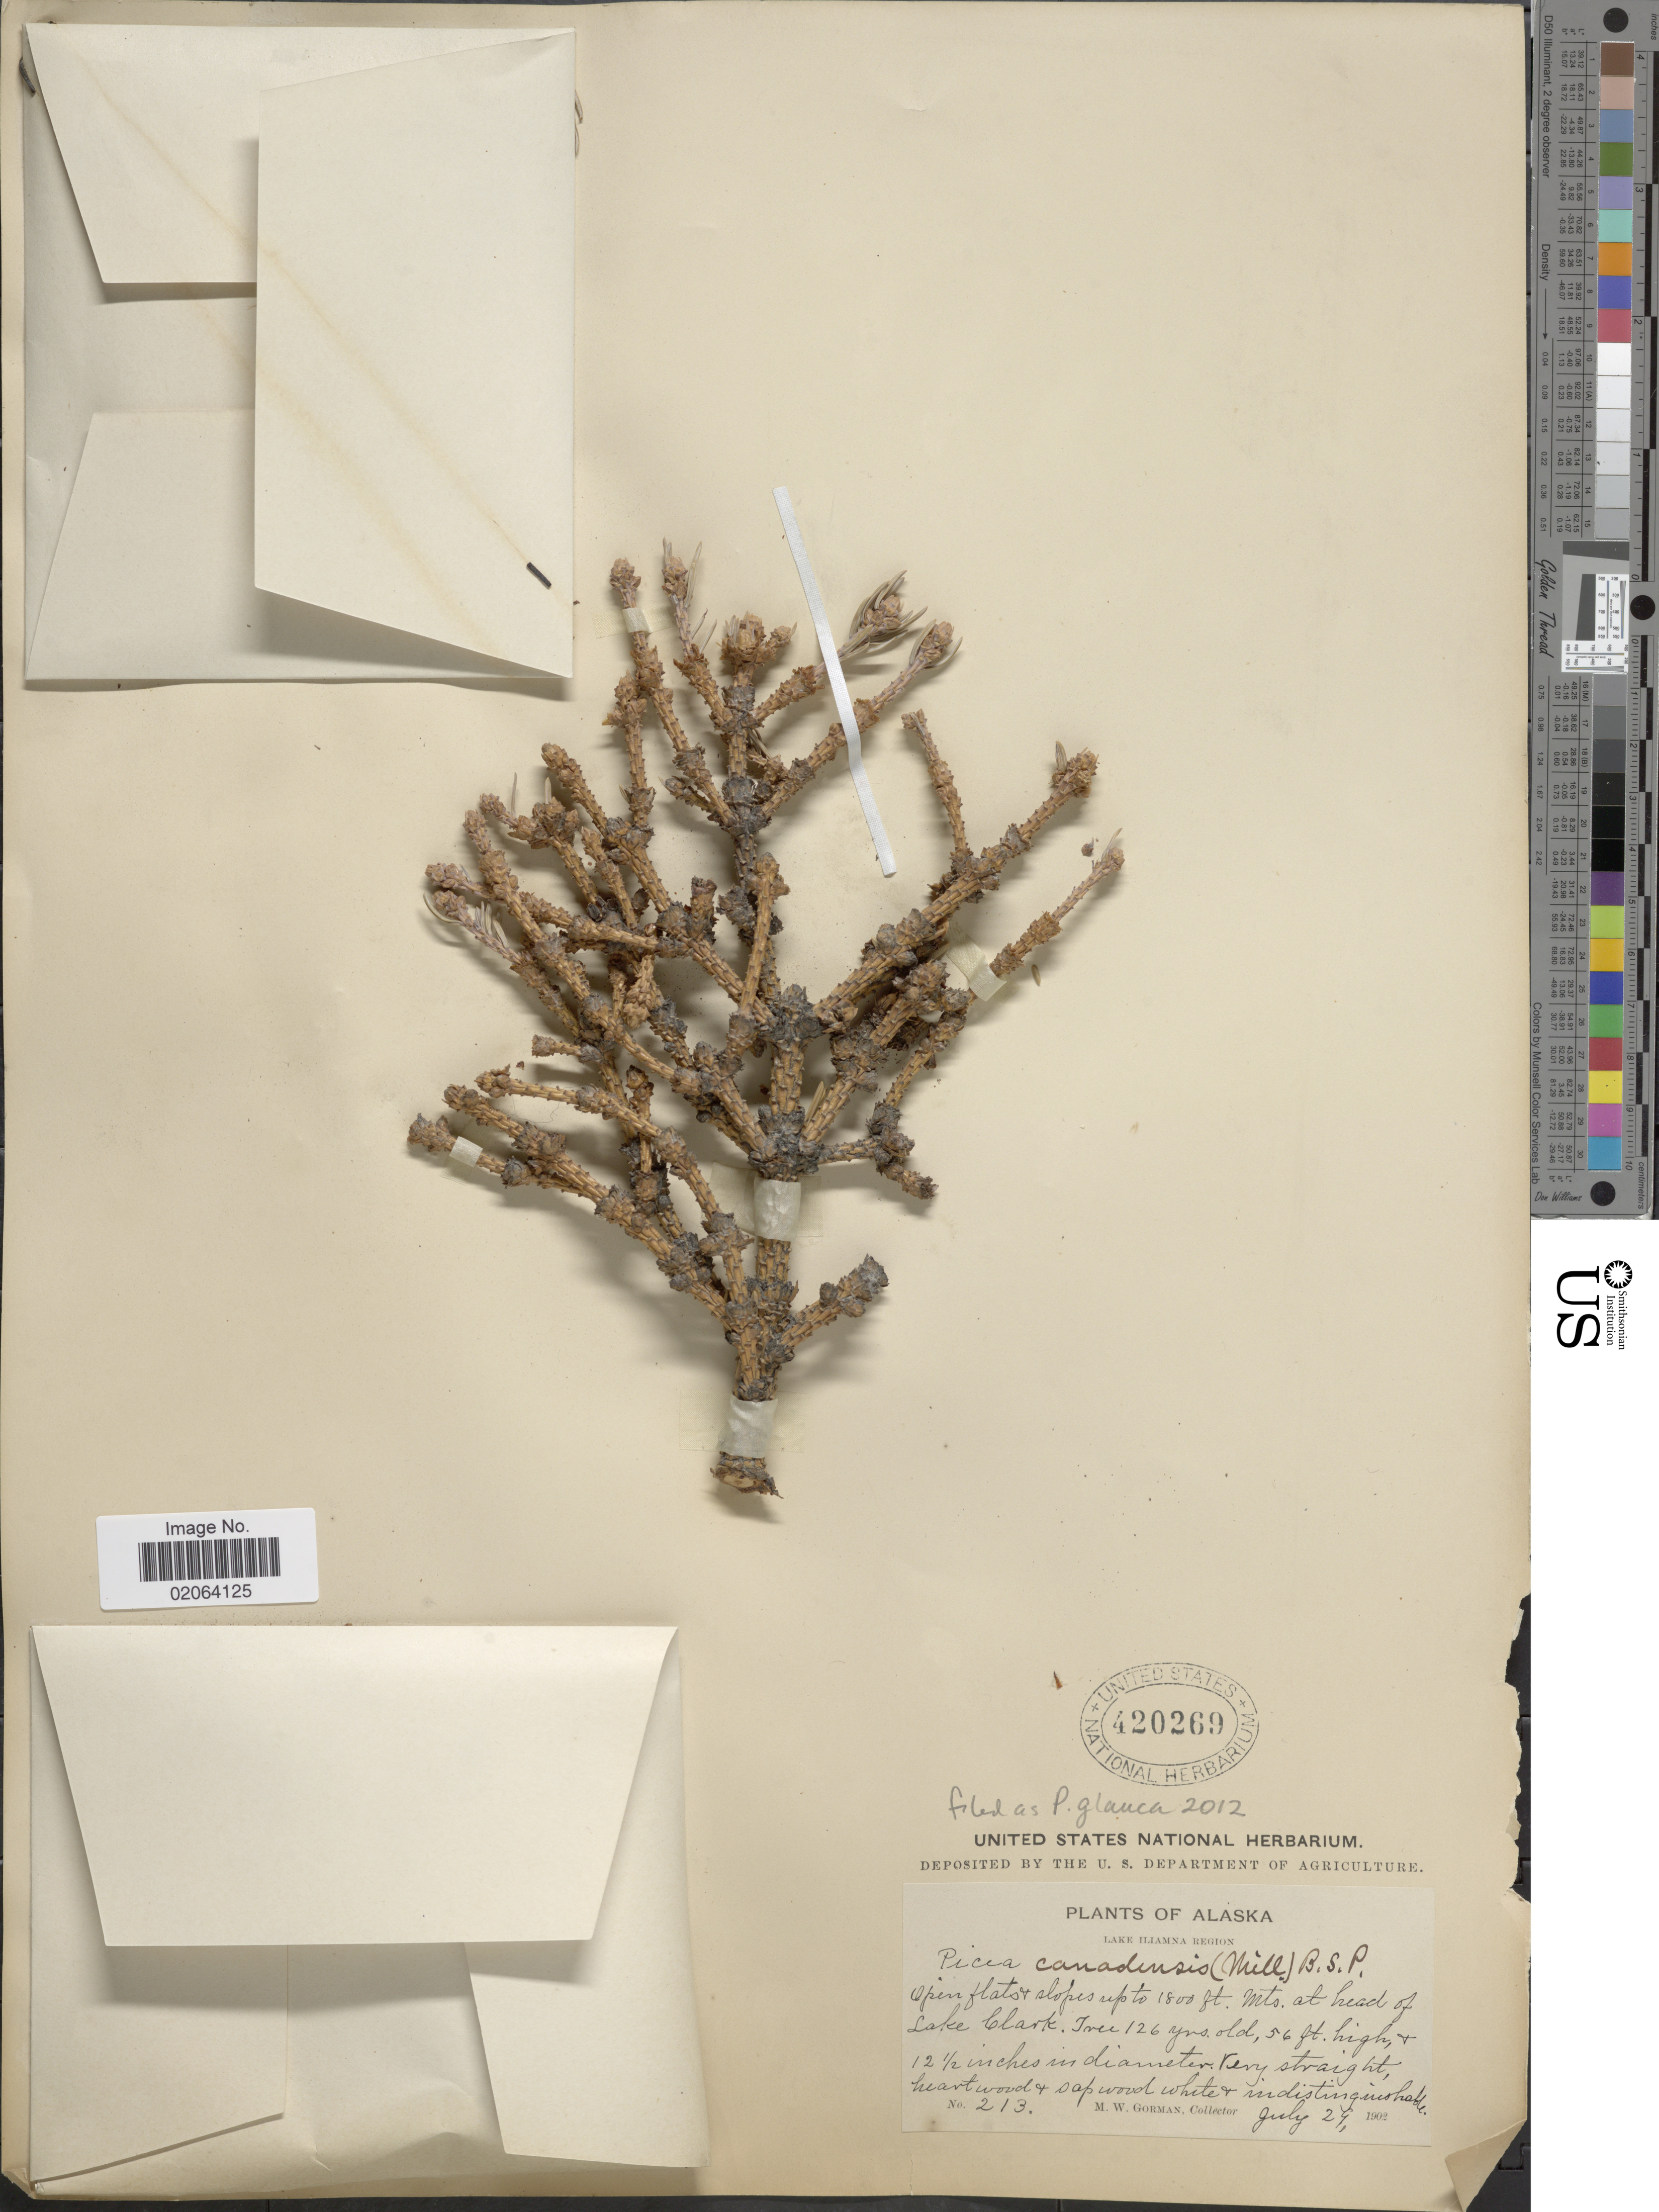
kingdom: Plantae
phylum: Tracheophyta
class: Pinopsida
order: Pinales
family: Pinaceae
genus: Pinus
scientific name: Pinus glauca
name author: Moench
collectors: M. W. Gorman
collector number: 213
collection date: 1902-07-29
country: United States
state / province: Alaska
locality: Lake Iliamna Region. mts. at head of Lake Clark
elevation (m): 549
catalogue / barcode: US 420269